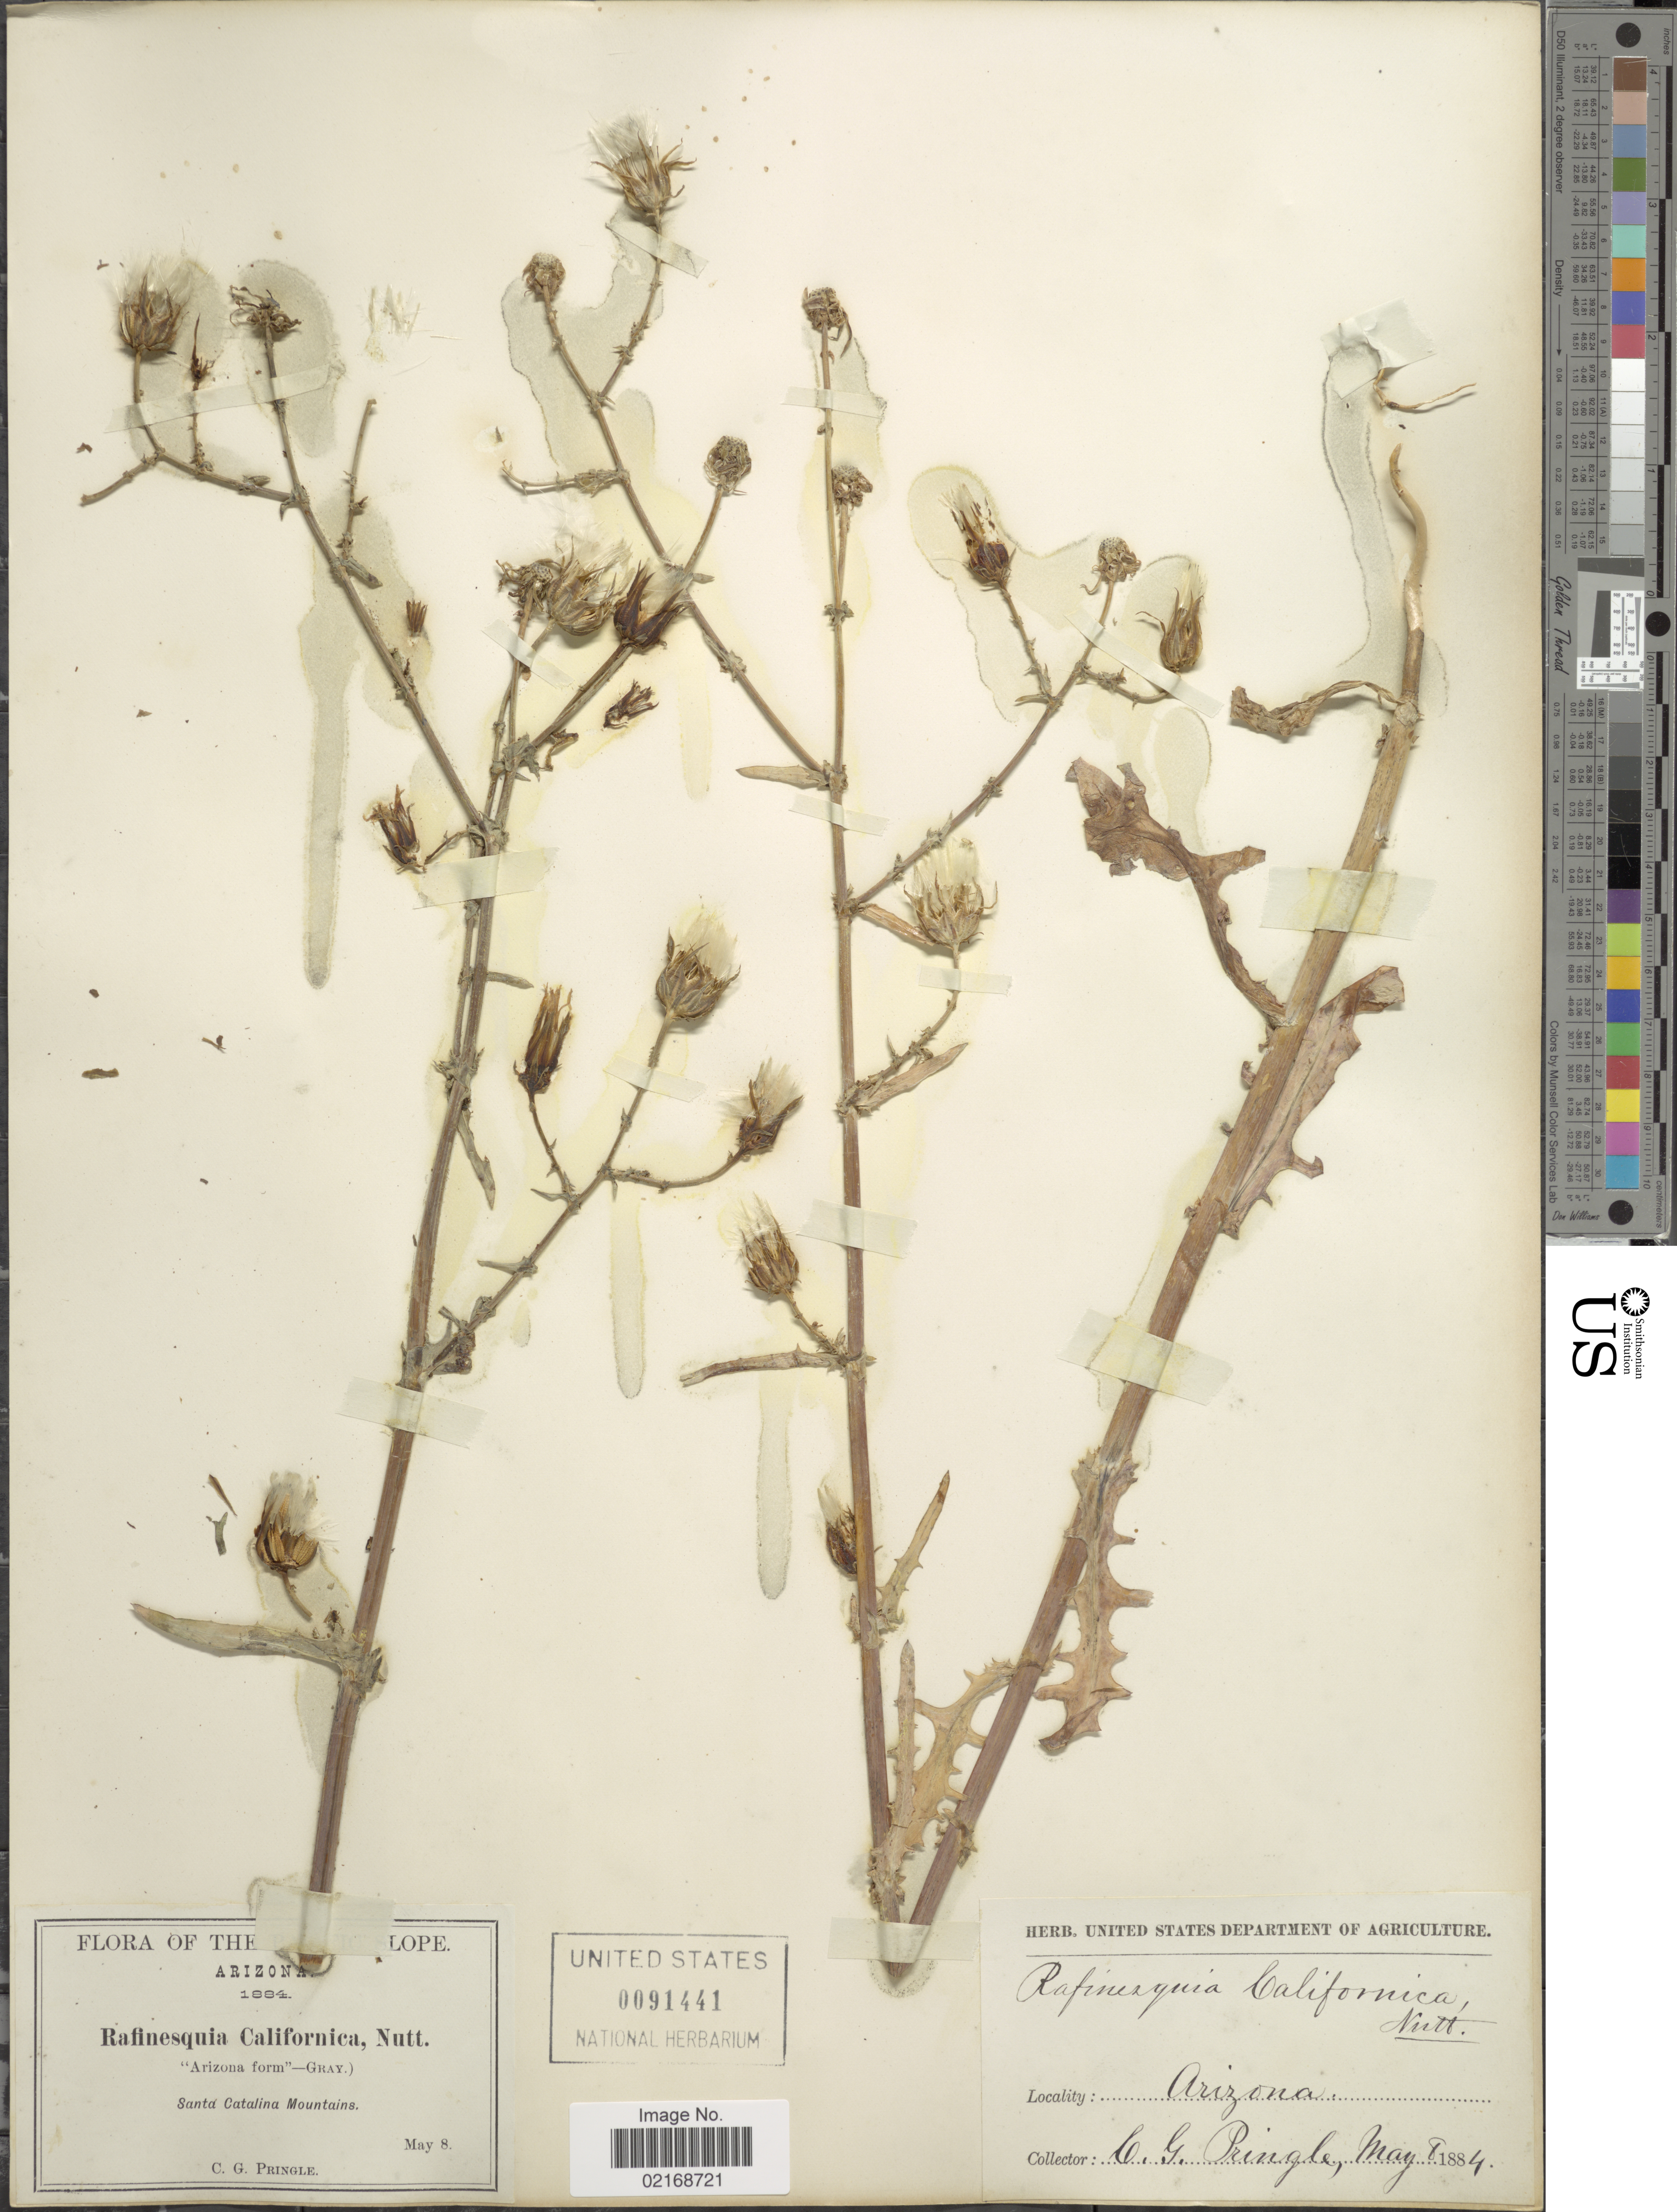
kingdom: Plantae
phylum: Tracheophyta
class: Magnoliopsida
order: Asterales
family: Asteraceae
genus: Rafinesquia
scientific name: Rafinesquia californica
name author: Nutt.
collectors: C. G. Pringle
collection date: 1884-05-08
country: United States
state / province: Arizona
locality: Santa Catalina Mountains, The Pacific slope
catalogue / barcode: US 91441